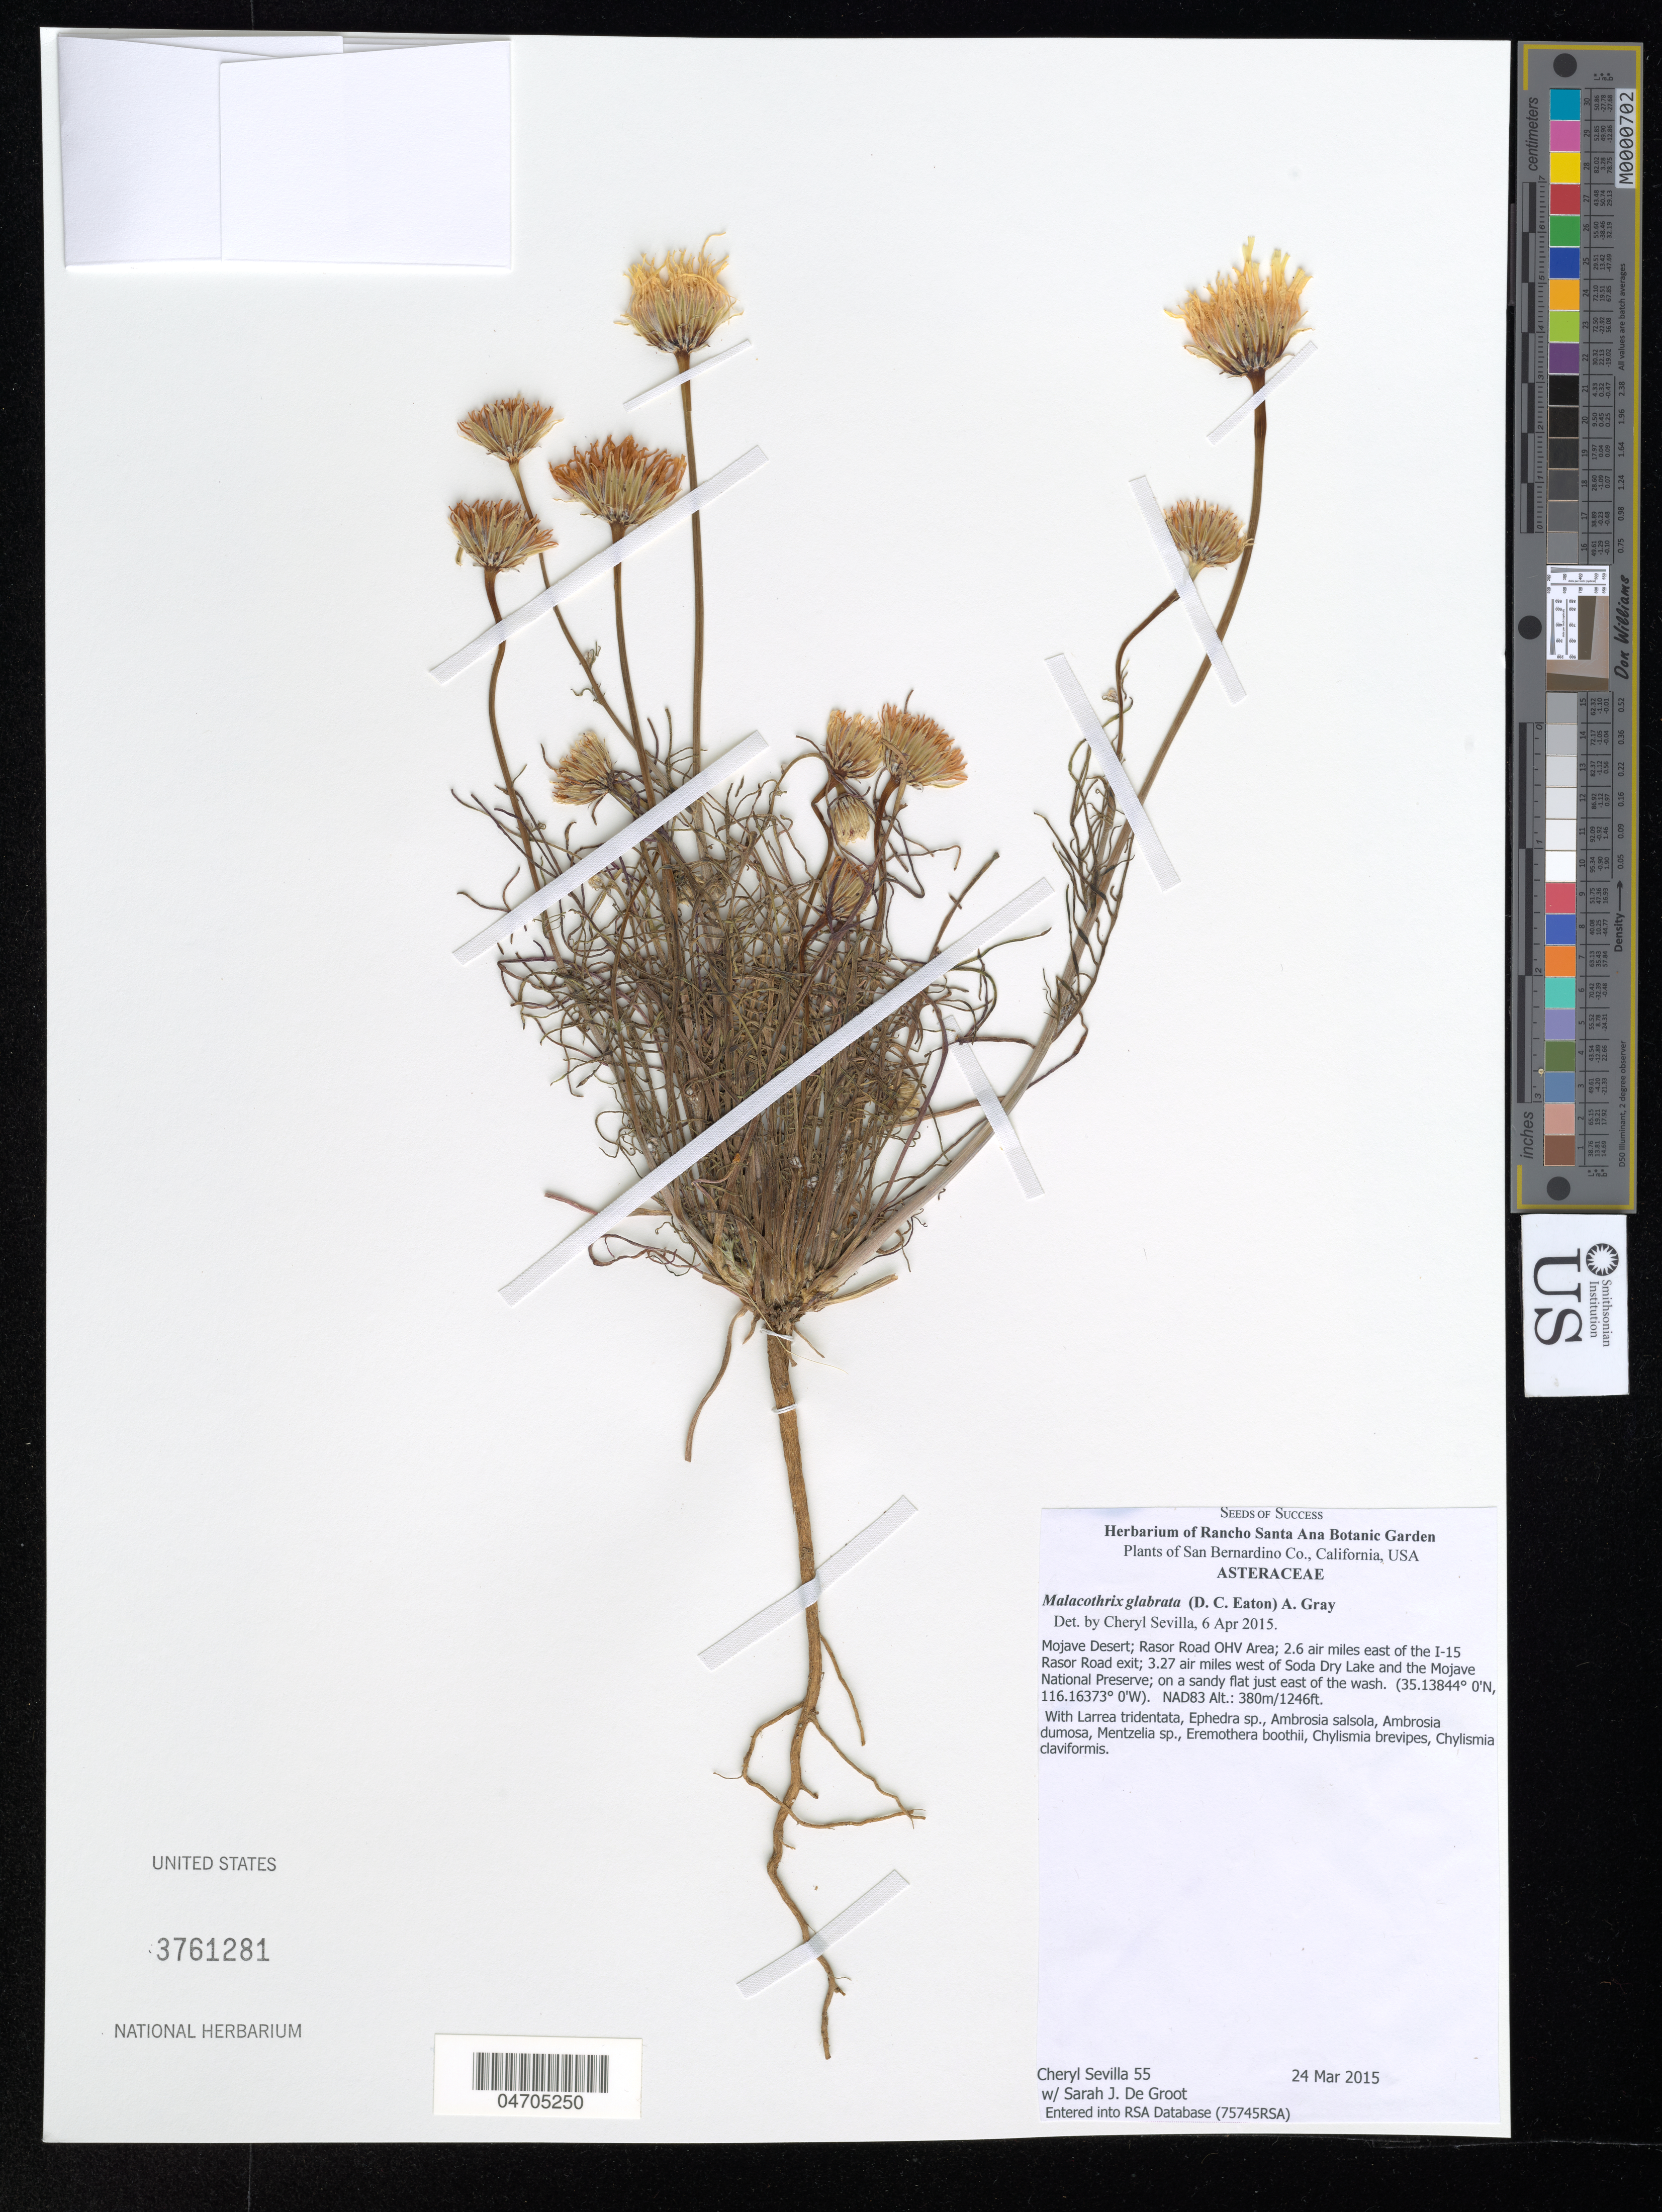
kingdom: Plantae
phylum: Tracheophyta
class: Magnoliopsida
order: Asterales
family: Asteraceae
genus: Malacothrix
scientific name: Malacothrix glabrata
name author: (A. Gray ex D.C. Eaton) A. Gray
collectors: C. Sevilla & S. De Groot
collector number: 55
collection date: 2015-03-24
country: United States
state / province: California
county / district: San Bernardino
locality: San Bernardino Co. Mojave Desert; Rasor Road OHV Area; 2.6 air miles east of the I-15 Rasor Road exit; 3.27 air miles west of Soda Dry Lake and the Mojave National Preserve; on a sandy flat just east of the wash.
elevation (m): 380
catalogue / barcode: US 3761281